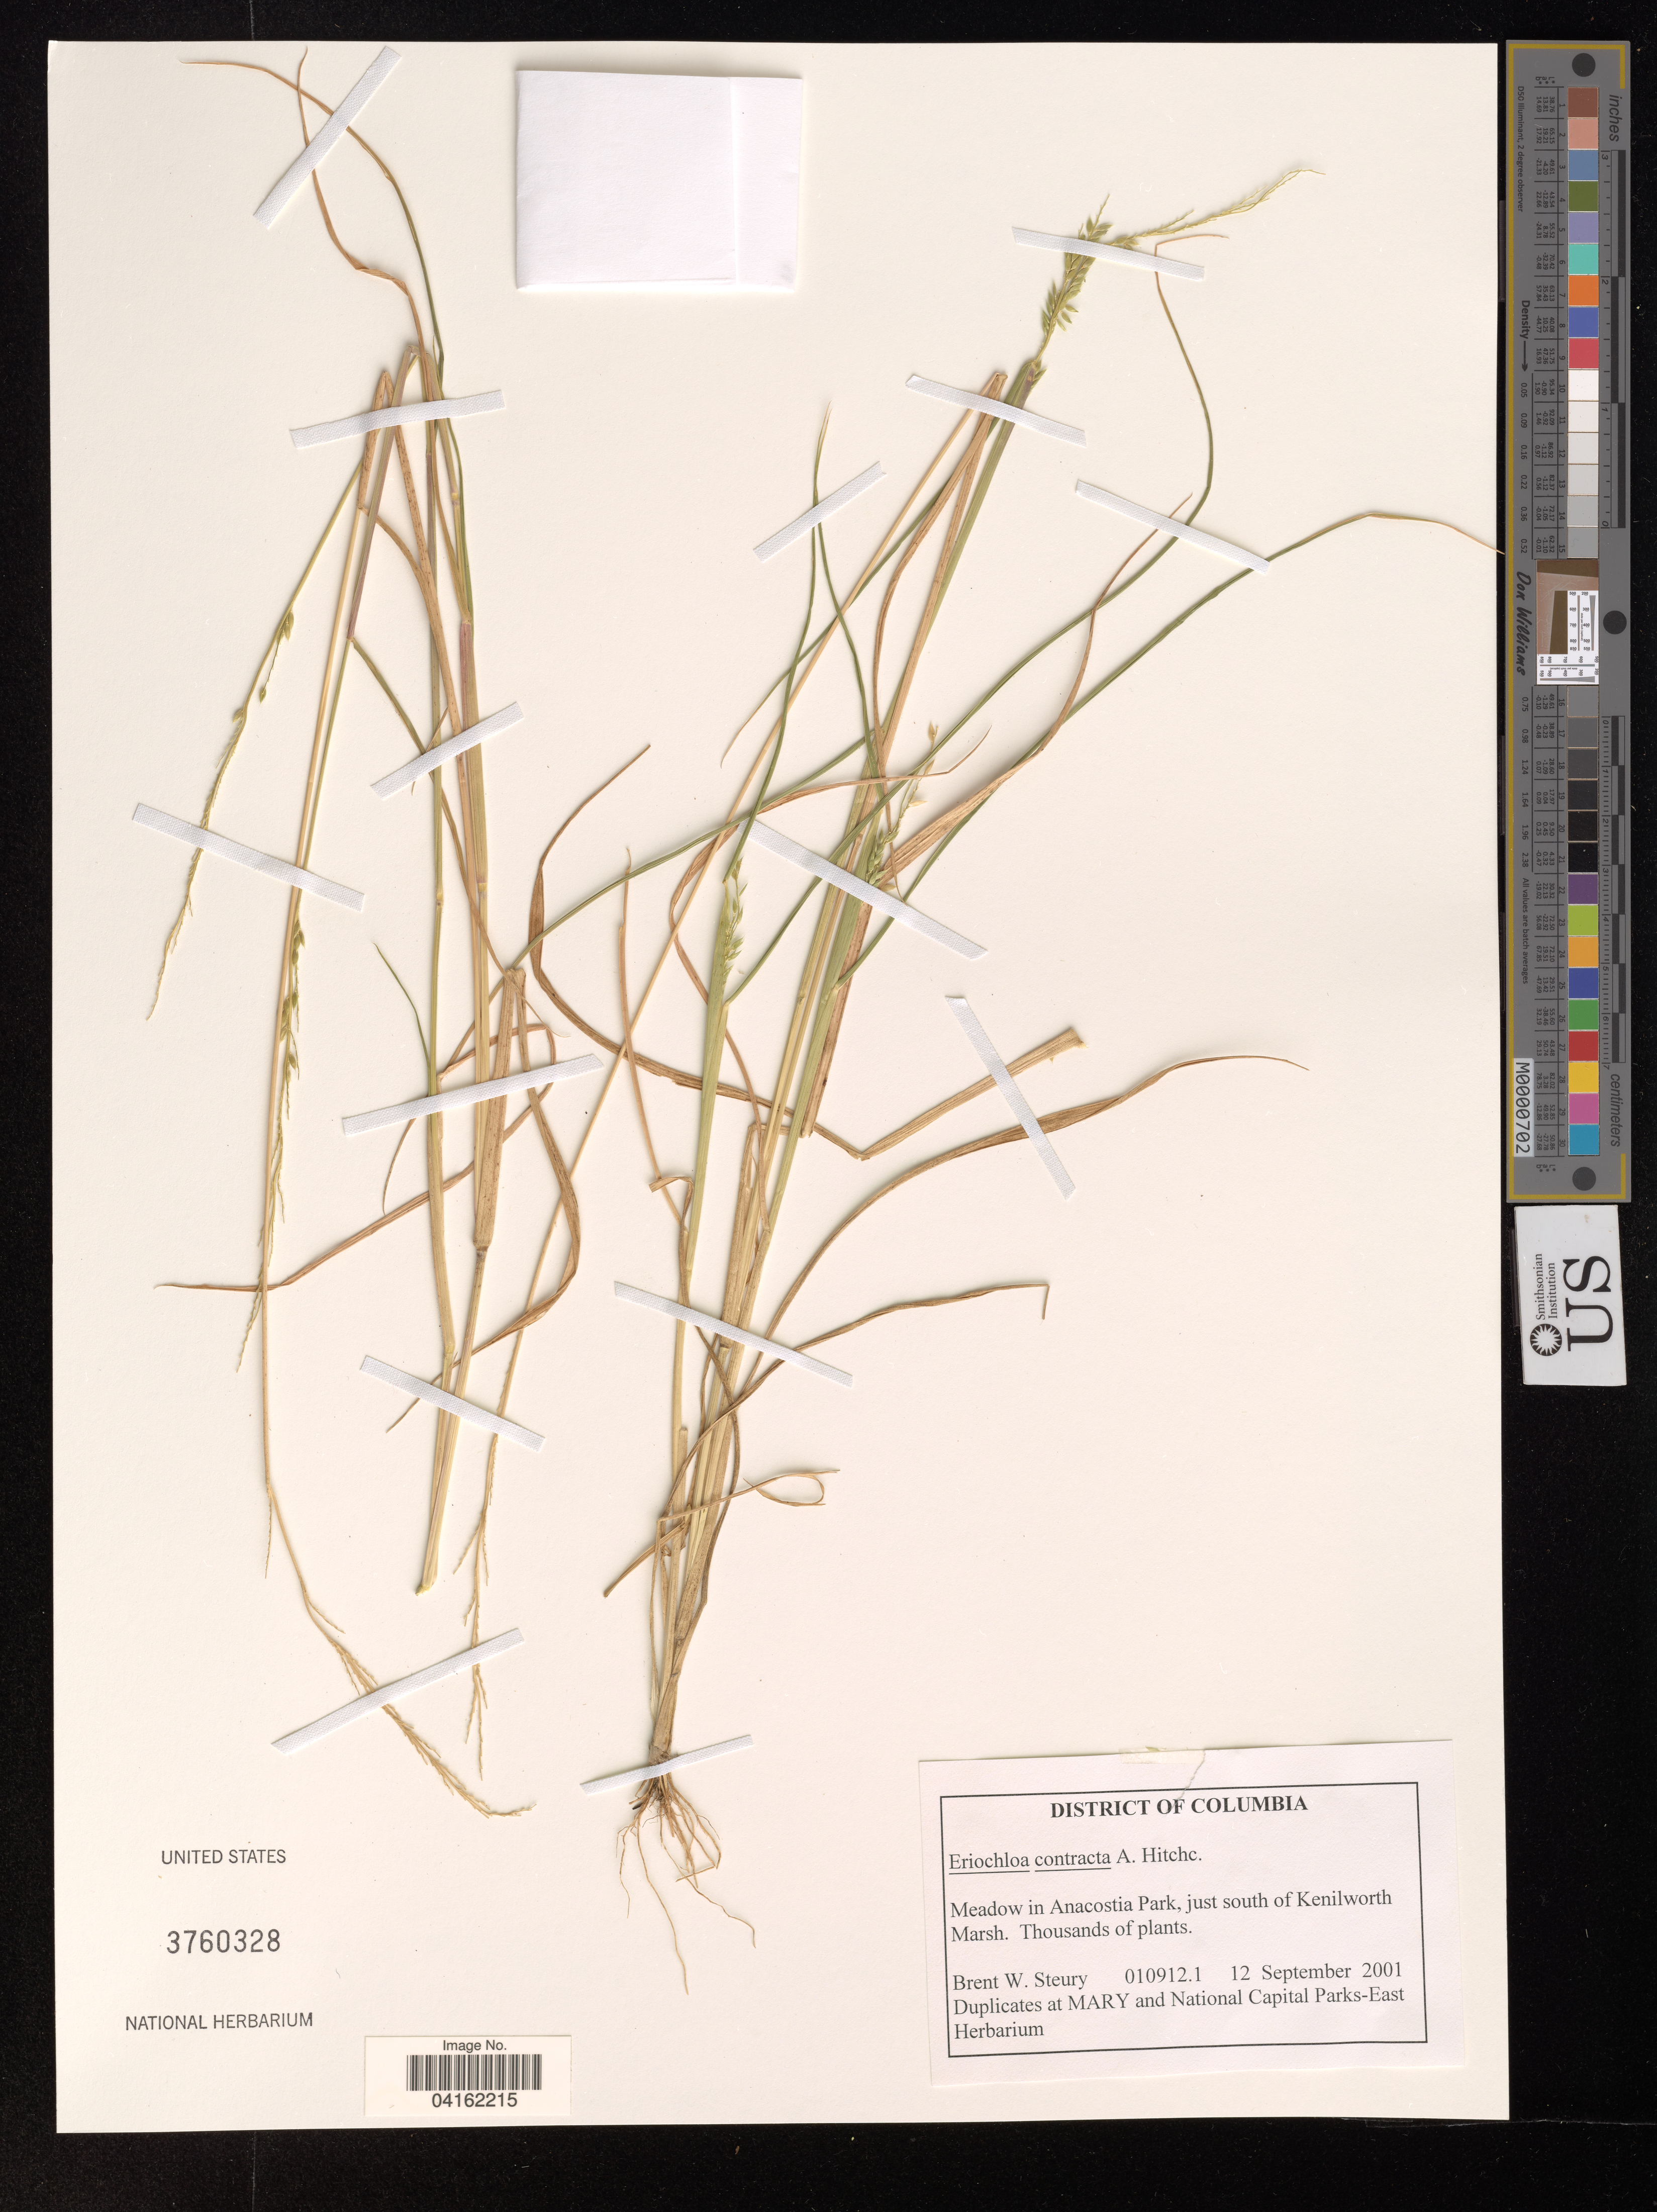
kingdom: Plantae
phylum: Tracheophyta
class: Liliopsida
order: Poales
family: Poaceae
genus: Eriochloa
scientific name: Eriochloa contracta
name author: Hitchc.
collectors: B. Steury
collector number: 010912.1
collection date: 2001-09-12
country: United States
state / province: District of Colombia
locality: Meadow in Anacostia Park, just south of Kenilworth Marsh.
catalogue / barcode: US 3760328